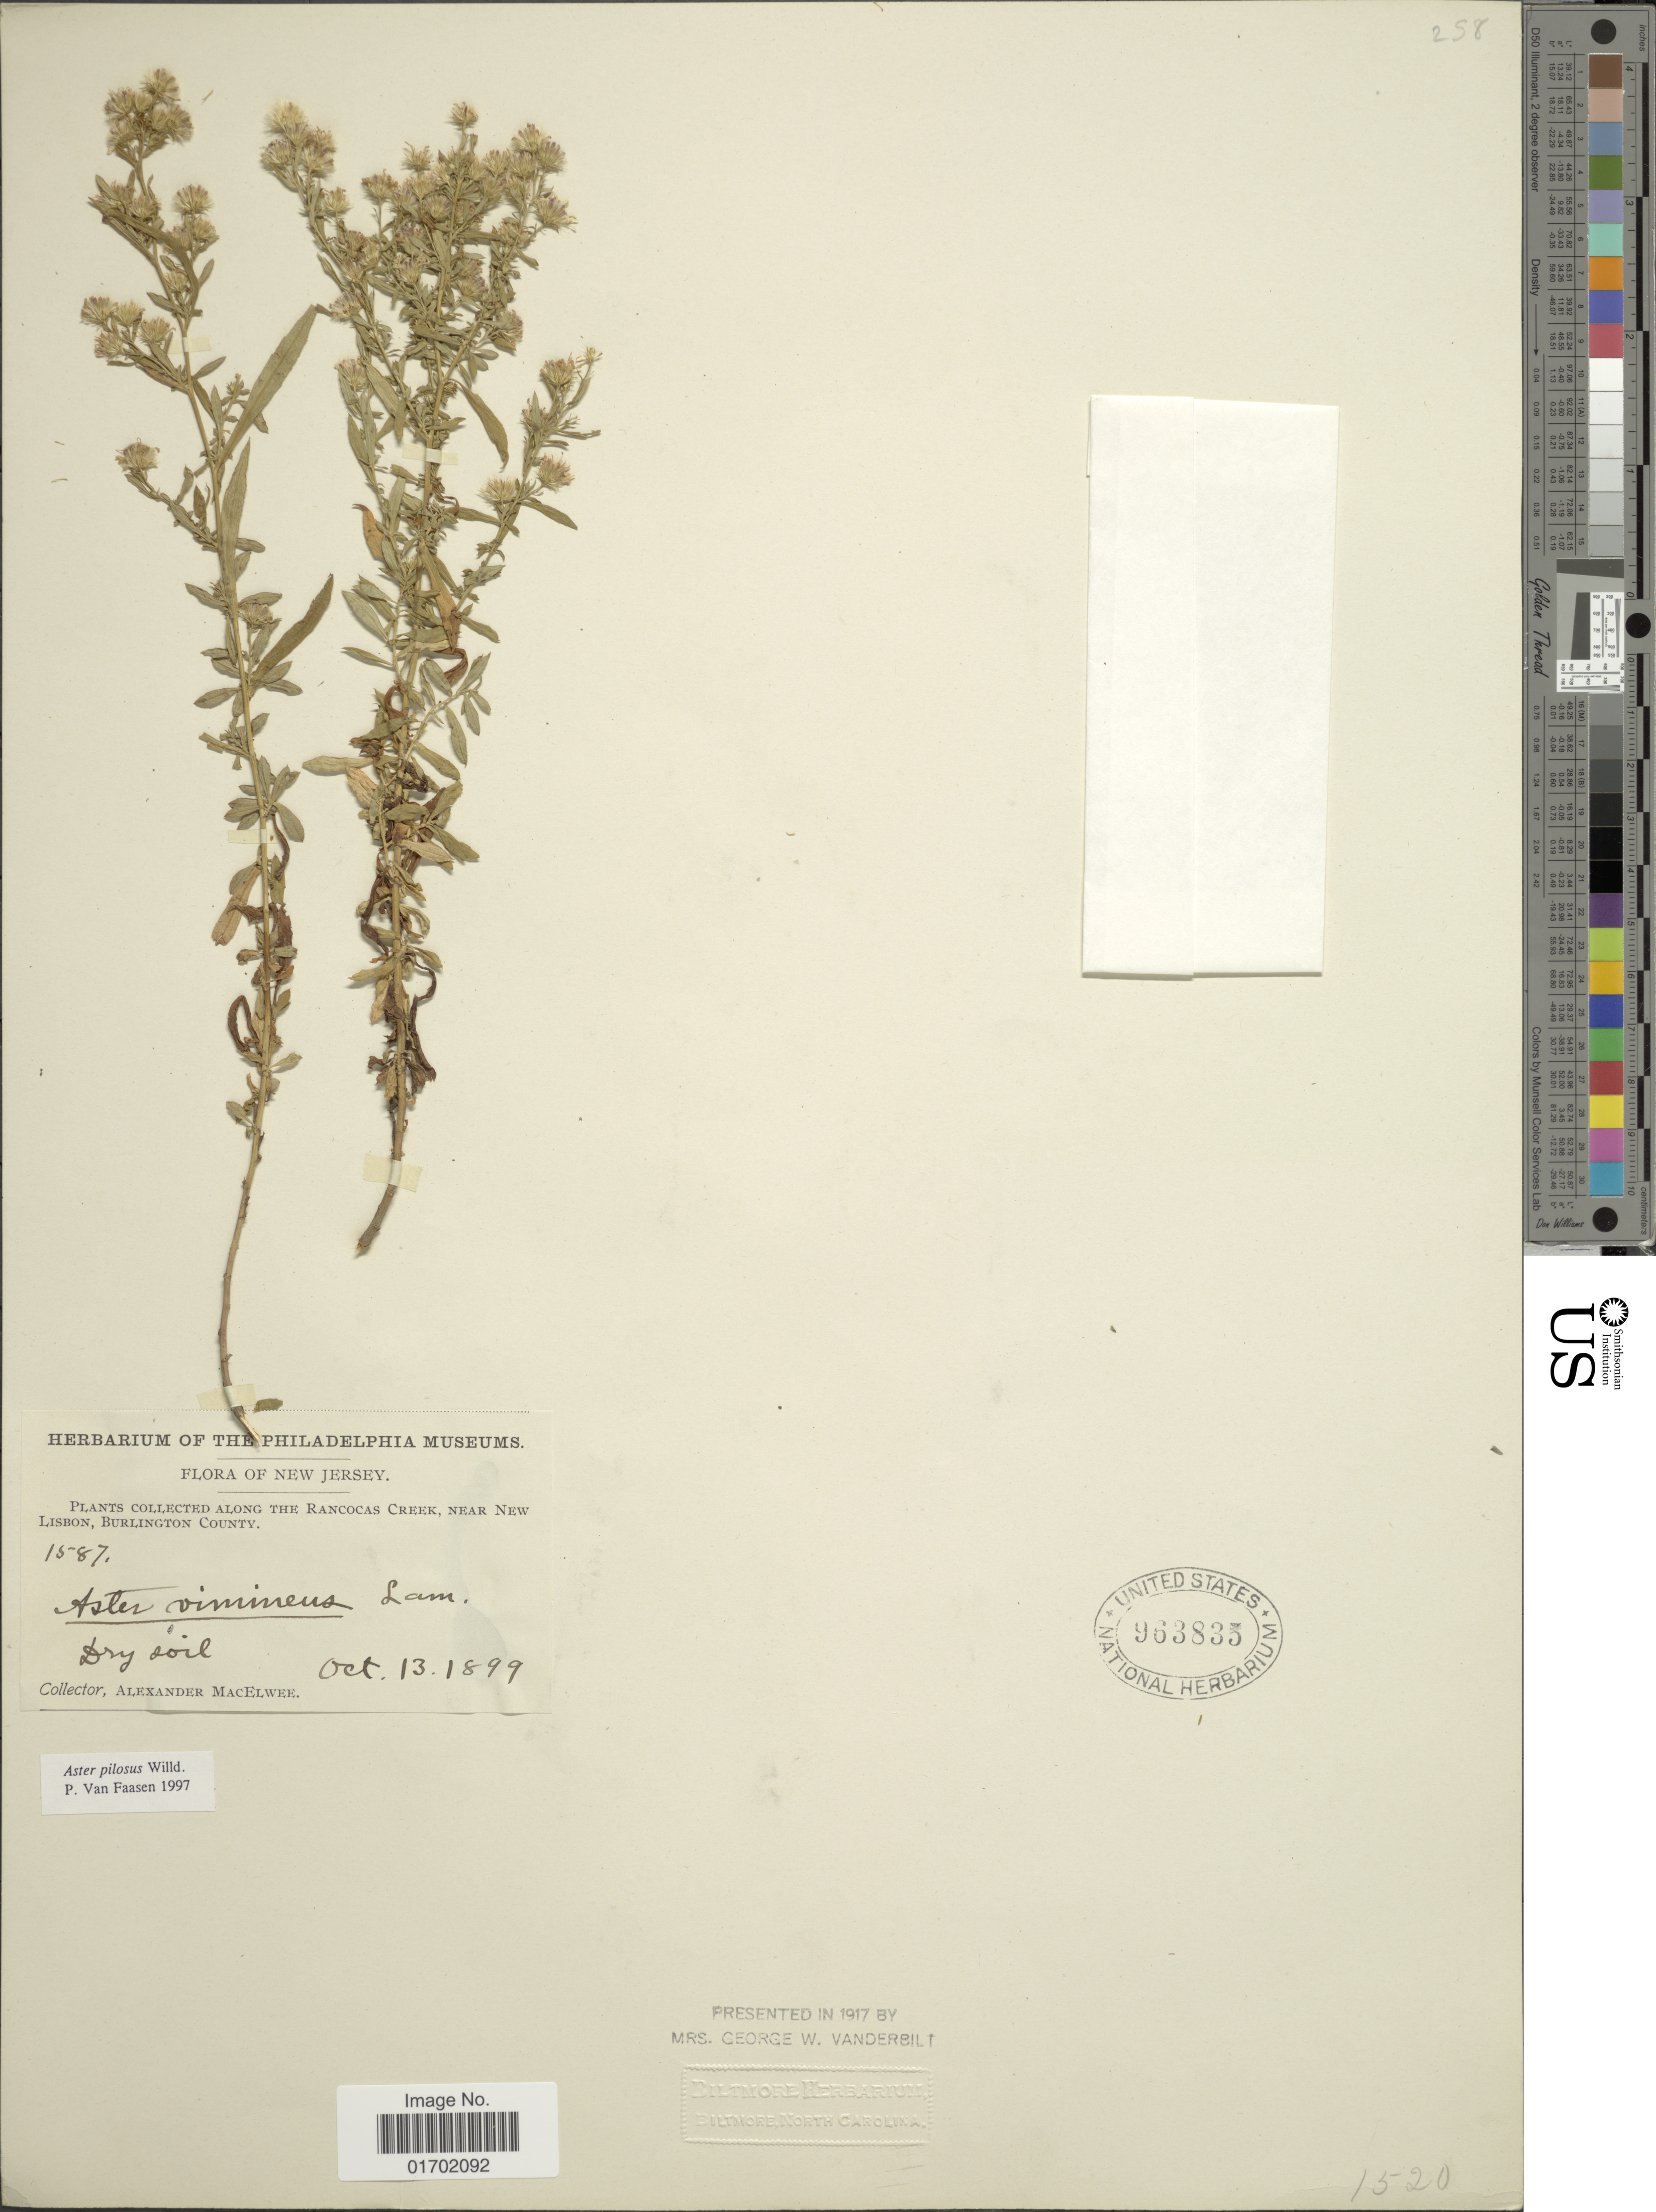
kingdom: Plantae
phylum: Tracheophyta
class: Magnoliopsida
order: Asterales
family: Asteraceae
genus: Symphyotrichum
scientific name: Symphyotrichum pilosum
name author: (Willd.) G.L. Nesom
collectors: A. MacElwee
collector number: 1587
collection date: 1899-10-13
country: United States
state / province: New Jersey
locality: Along the Rancocas Creek, near New Lisbon, Burlington County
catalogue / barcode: US 963835